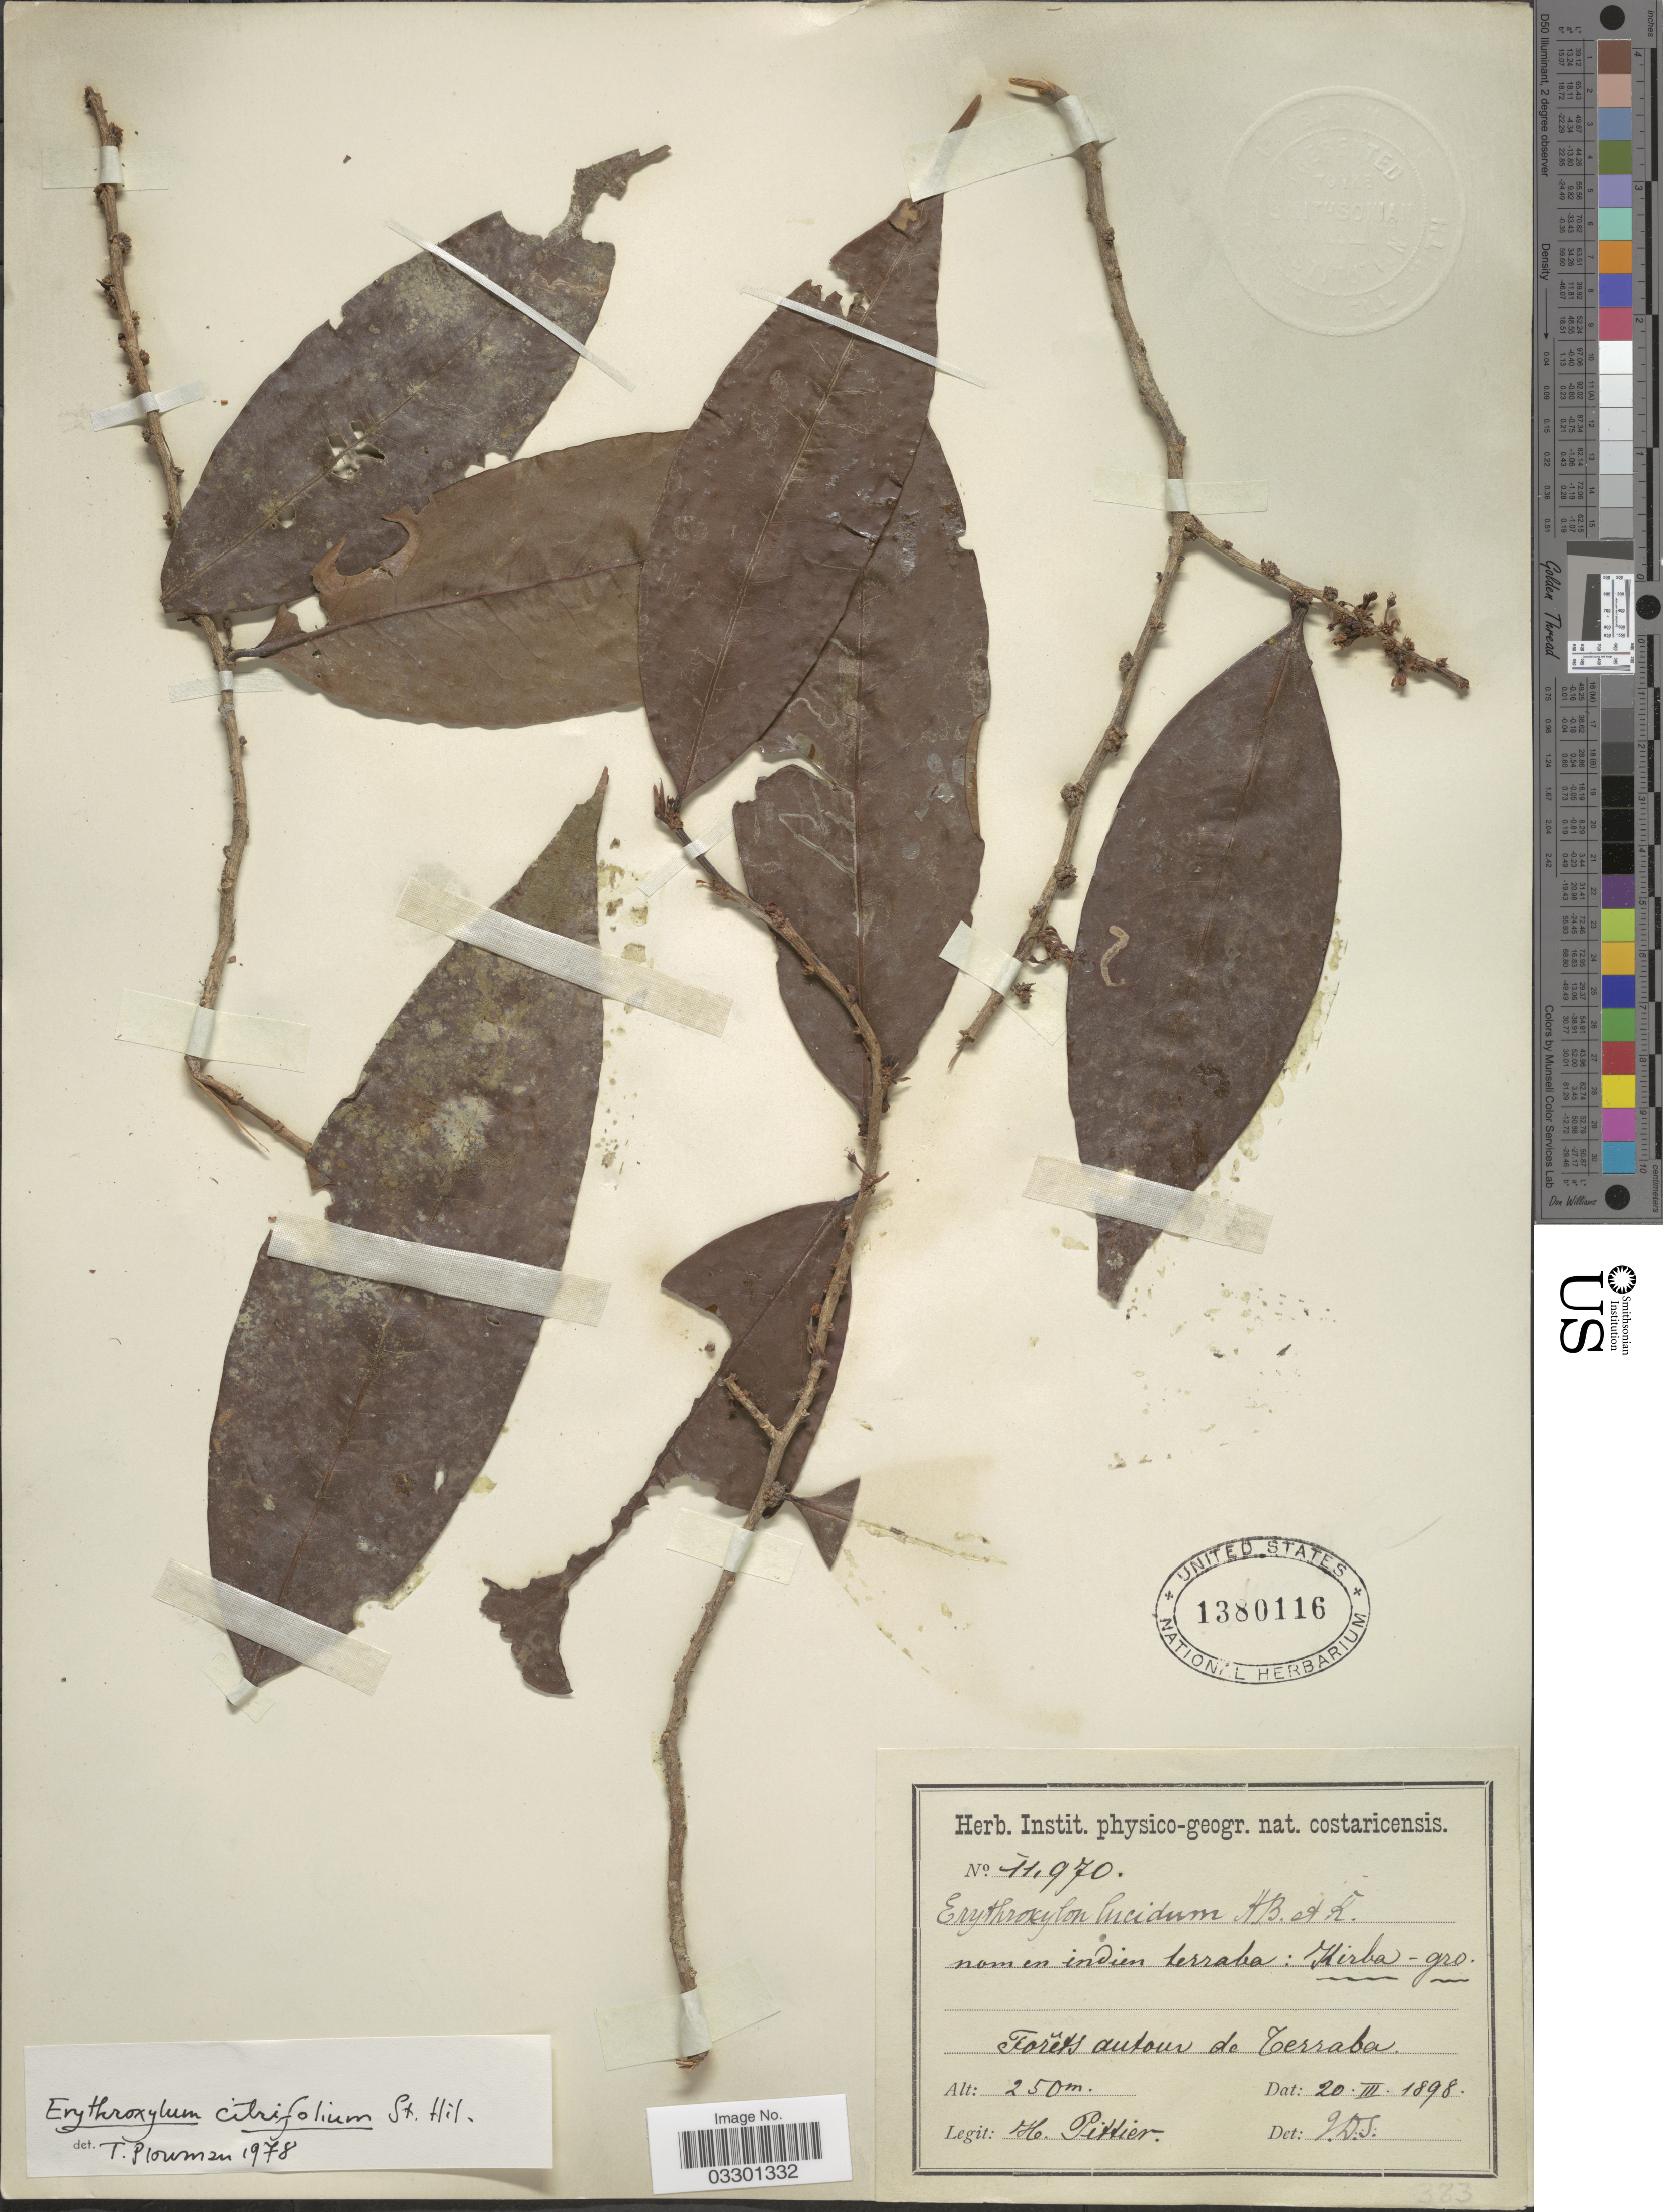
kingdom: Plantae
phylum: Tracheophyta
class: Magnoliopsida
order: Malpighiales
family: Erythroxylaceae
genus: Erythroxylum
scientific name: Erythroxylum citrifolium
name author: A. St.-Hil.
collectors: H. F. Pittier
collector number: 11970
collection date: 1898-03-20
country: Costa Rica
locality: Forêts autour de Terraba.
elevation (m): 250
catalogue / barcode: US 1380116